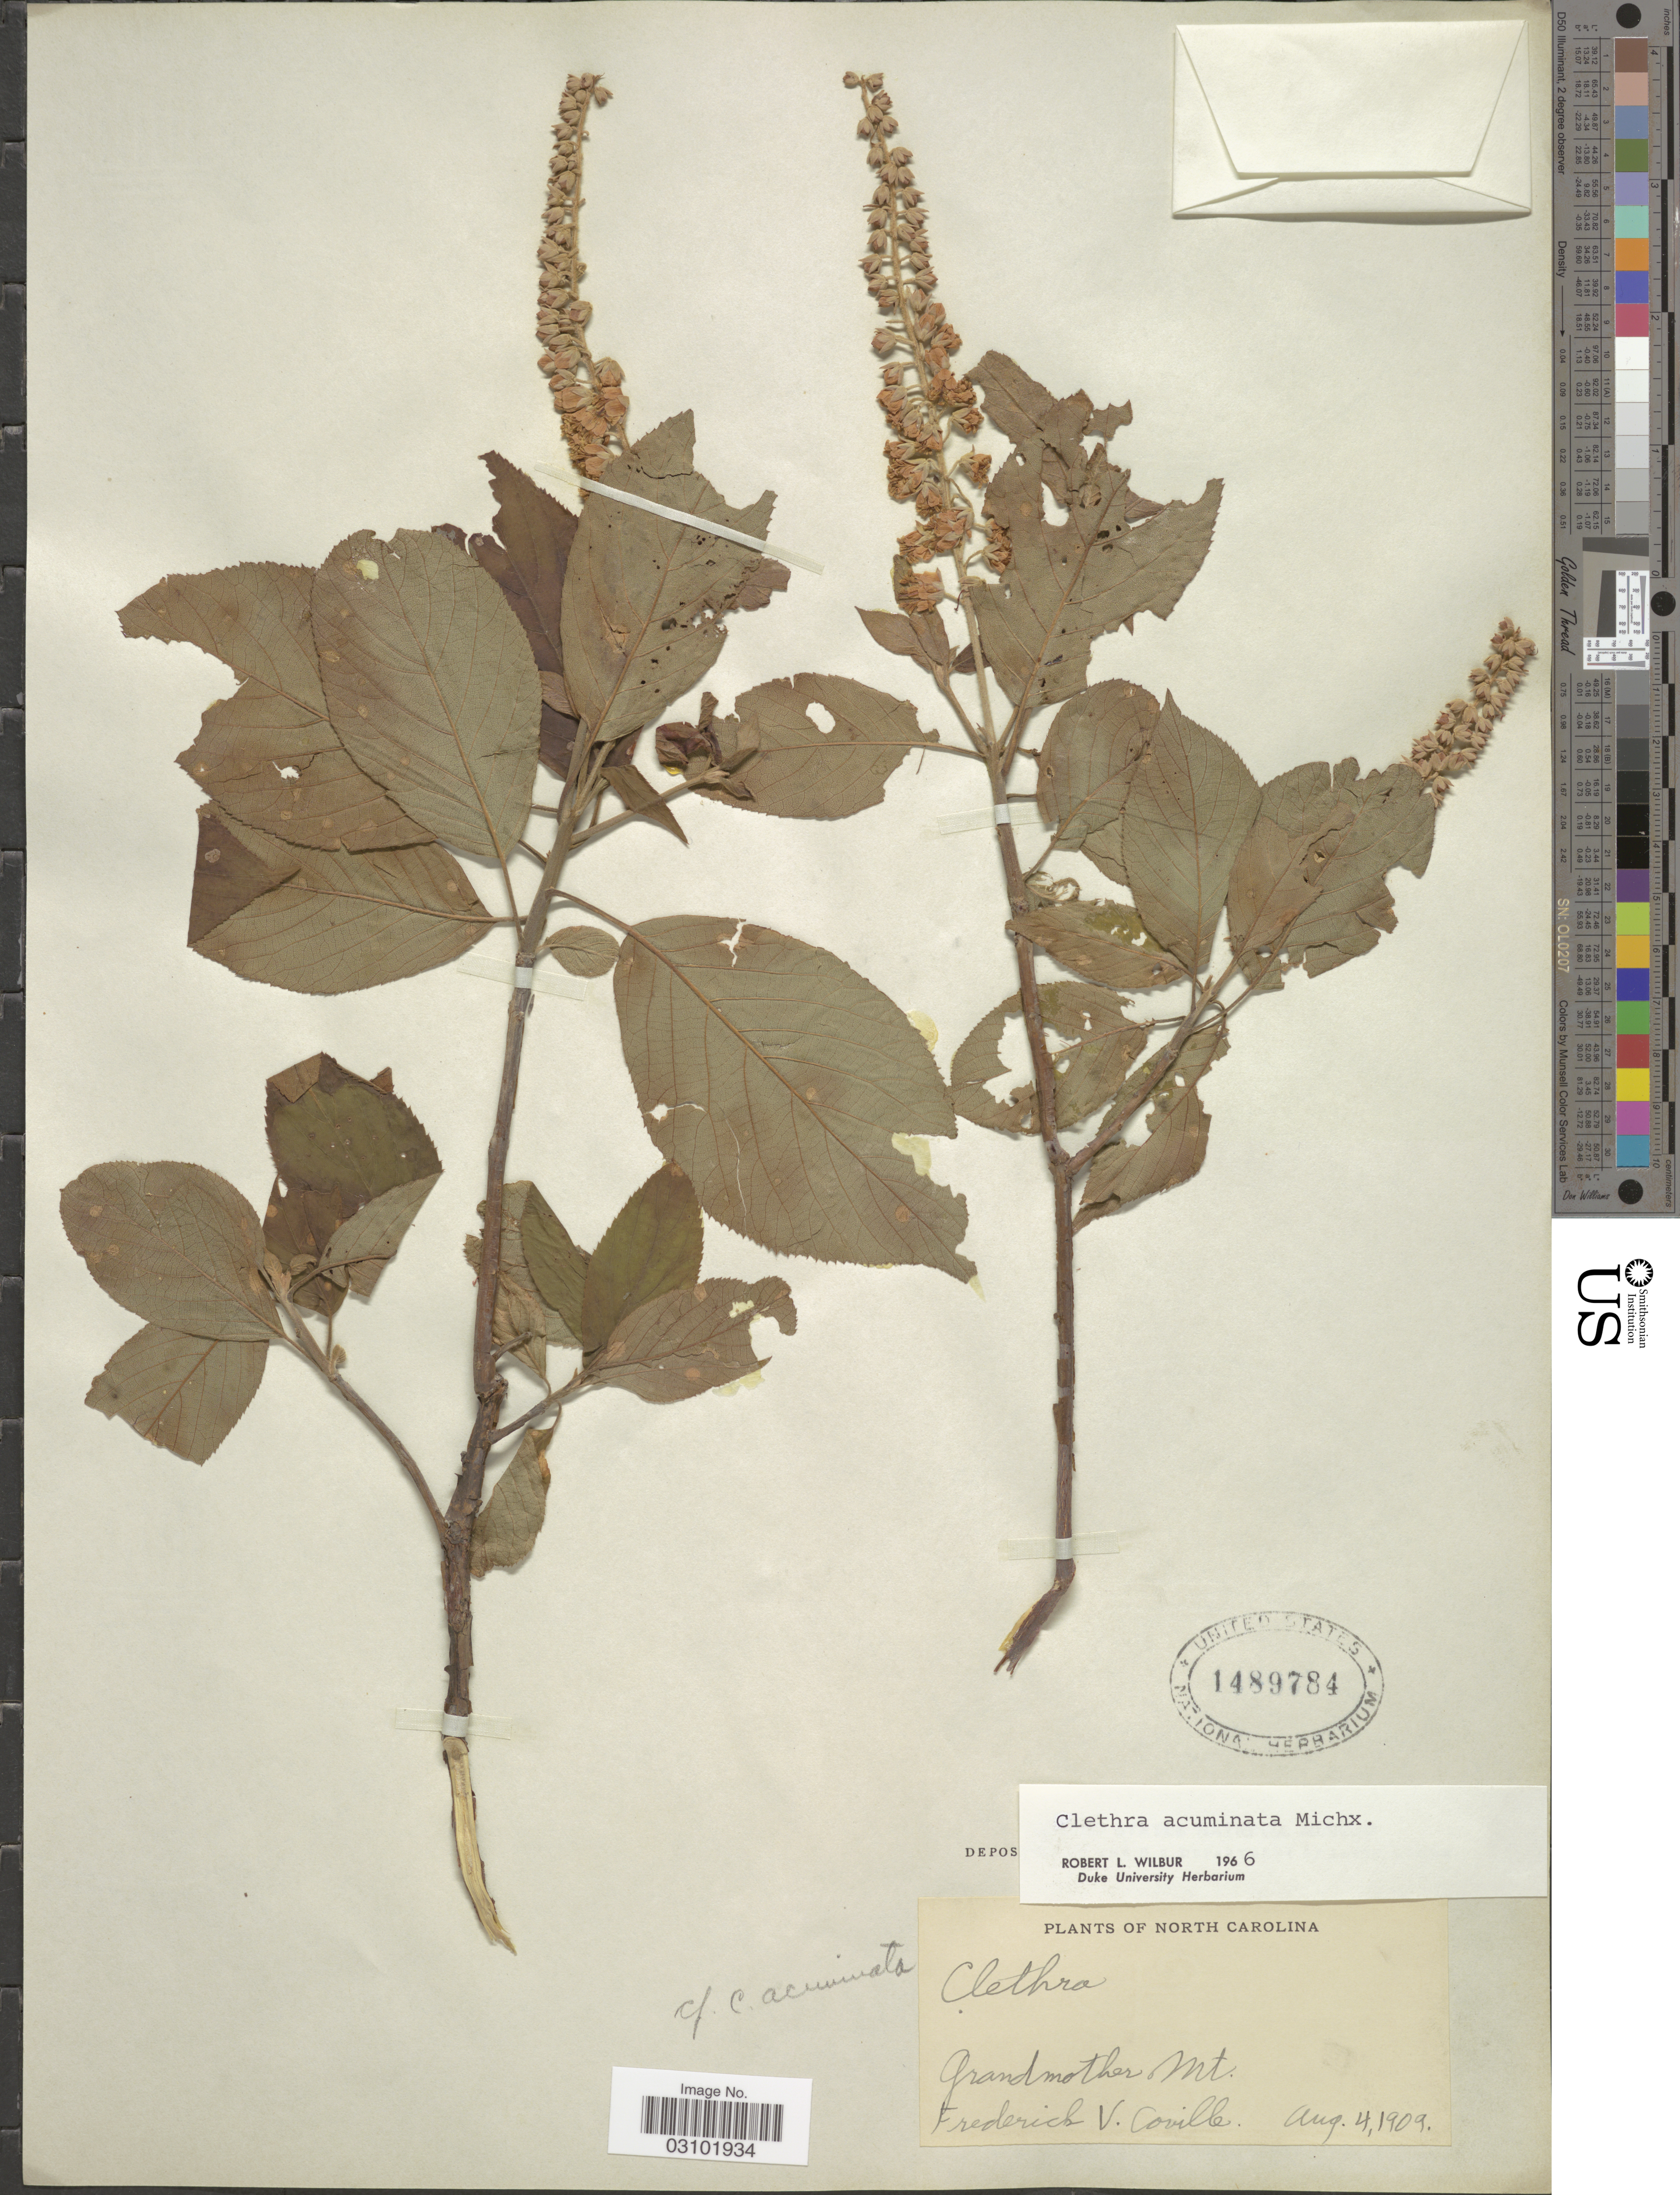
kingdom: Plantae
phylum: Tracheophyta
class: Magnoliopsida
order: Ericales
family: Clethraceae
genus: Clethra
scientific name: Clethra acuminata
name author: Michx.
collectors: F. V. Coville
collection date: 1909-08-04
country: United States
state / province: North Carolina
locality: Grandmother Mt.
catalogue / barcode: US 1489784